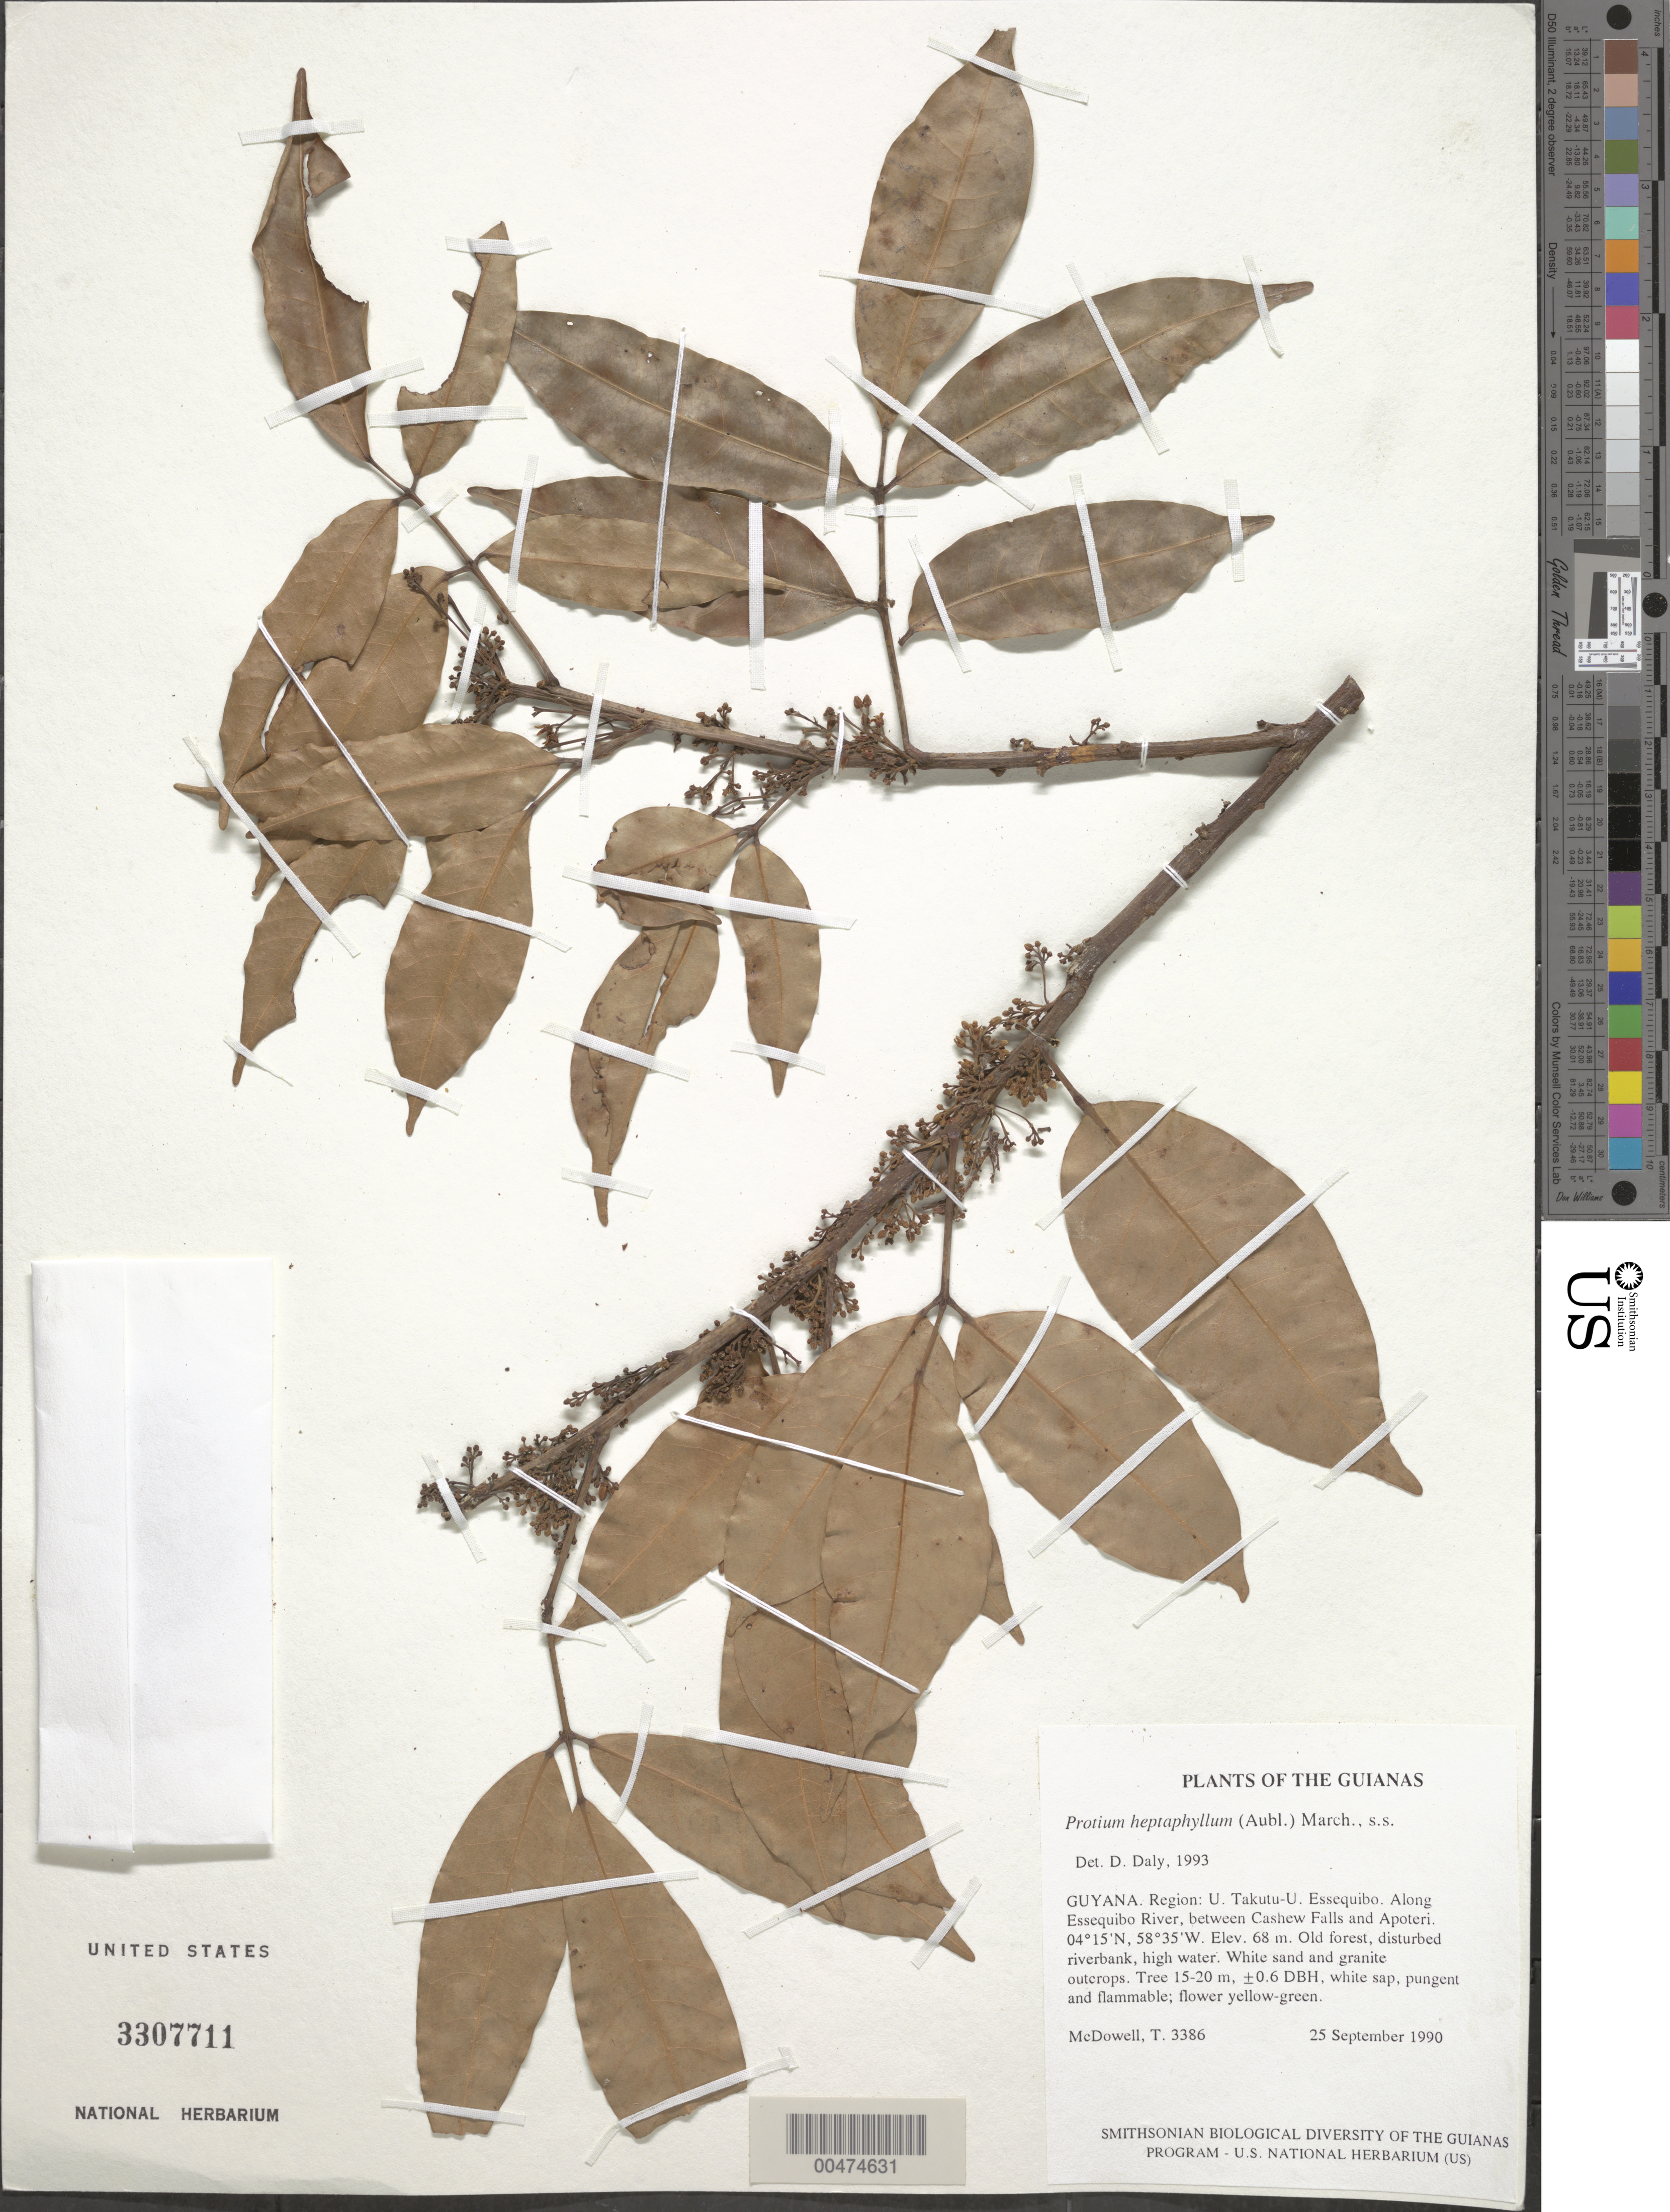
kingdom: Plantae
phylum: Tracheophyta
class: Magnoliopsida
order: Sapindales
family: Burseraceae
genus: Protium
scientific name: Protium heptaphyllum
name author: (Aubl.) Marchand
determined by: Daly, D. C.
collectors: T. McDowell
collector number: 3386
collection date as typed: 25 September 1990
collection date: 1990-09-25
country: Guyana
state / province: U. Takutu-U. Essequibo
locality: Along Essequibo River, between Cashew Falls and Apoteri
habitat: Old forest, disturbed riverbank, high water. White sand and granite outcrops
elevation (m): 68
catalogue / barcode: US 3307711